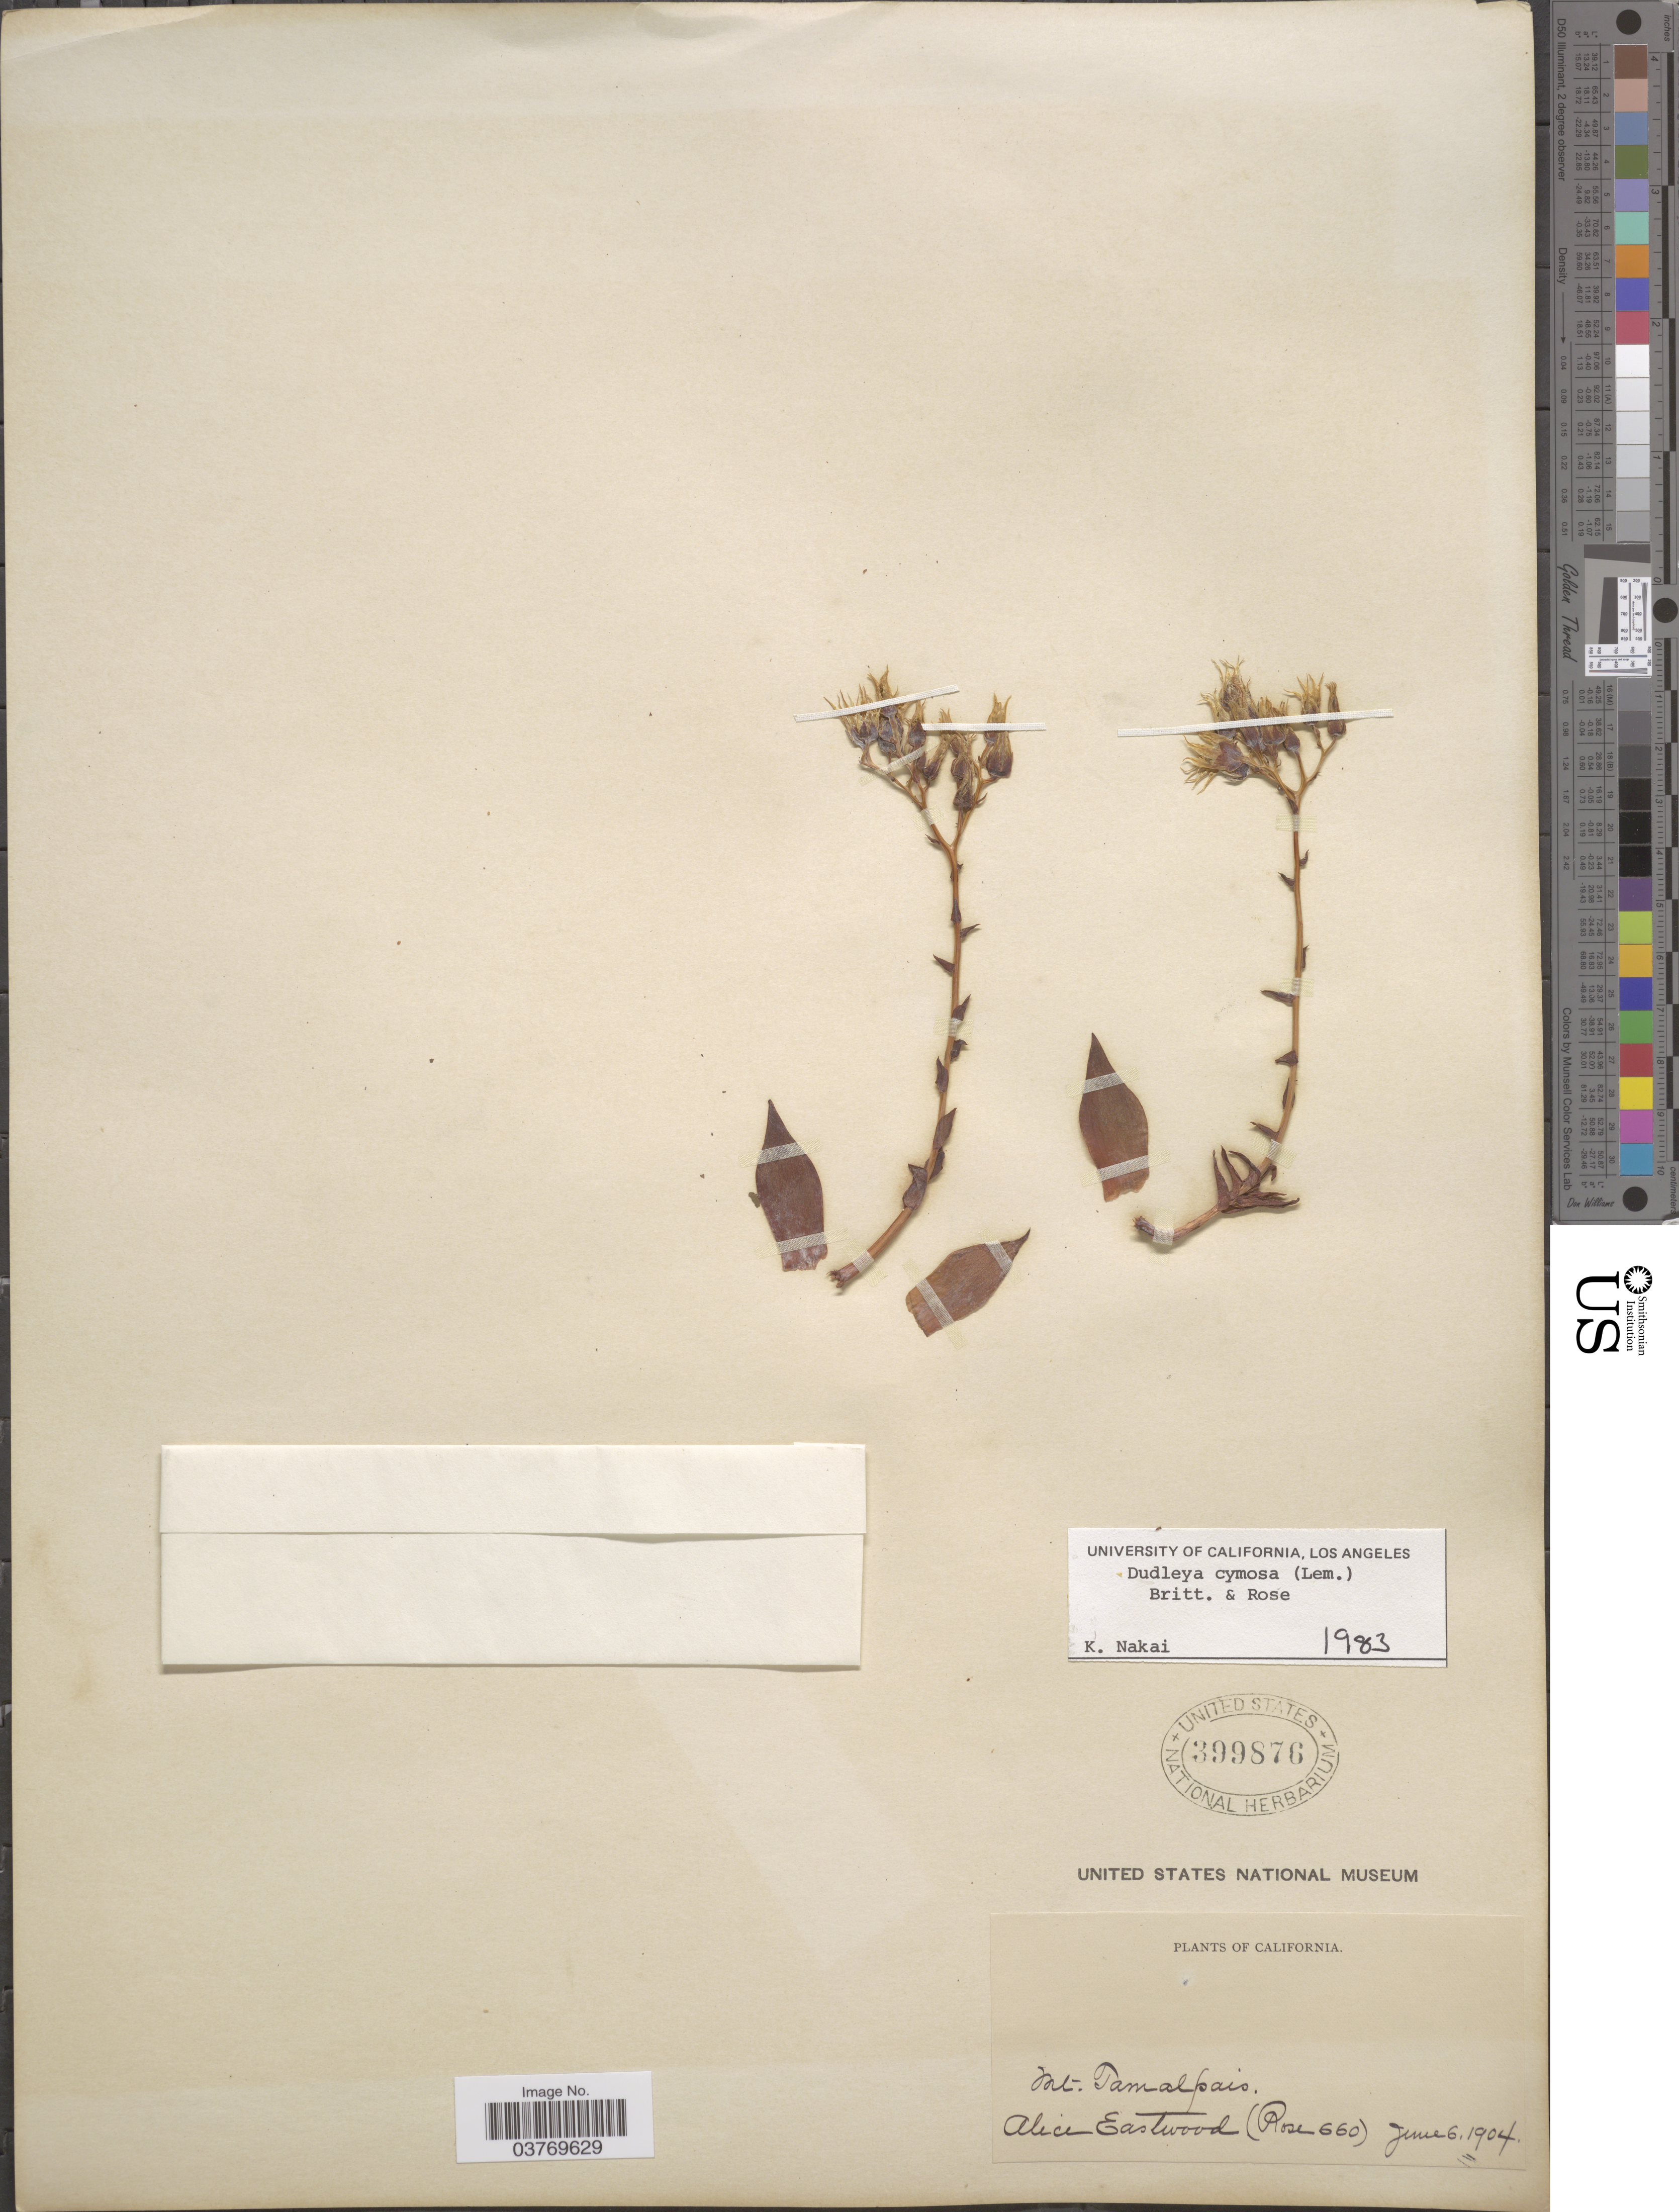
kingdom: Plantae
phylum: Tracheophyta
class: Magnoliopsida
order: Saxifragales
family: Crassulaceae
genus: Dudleya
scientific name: Dudleya cymosa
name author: (Lem.) Britton & Rose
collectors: A. Eastwood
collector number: Rose660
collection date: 1904-06-06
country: United States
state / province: California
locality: Mt. Tamalpais.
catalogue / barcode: US 399876